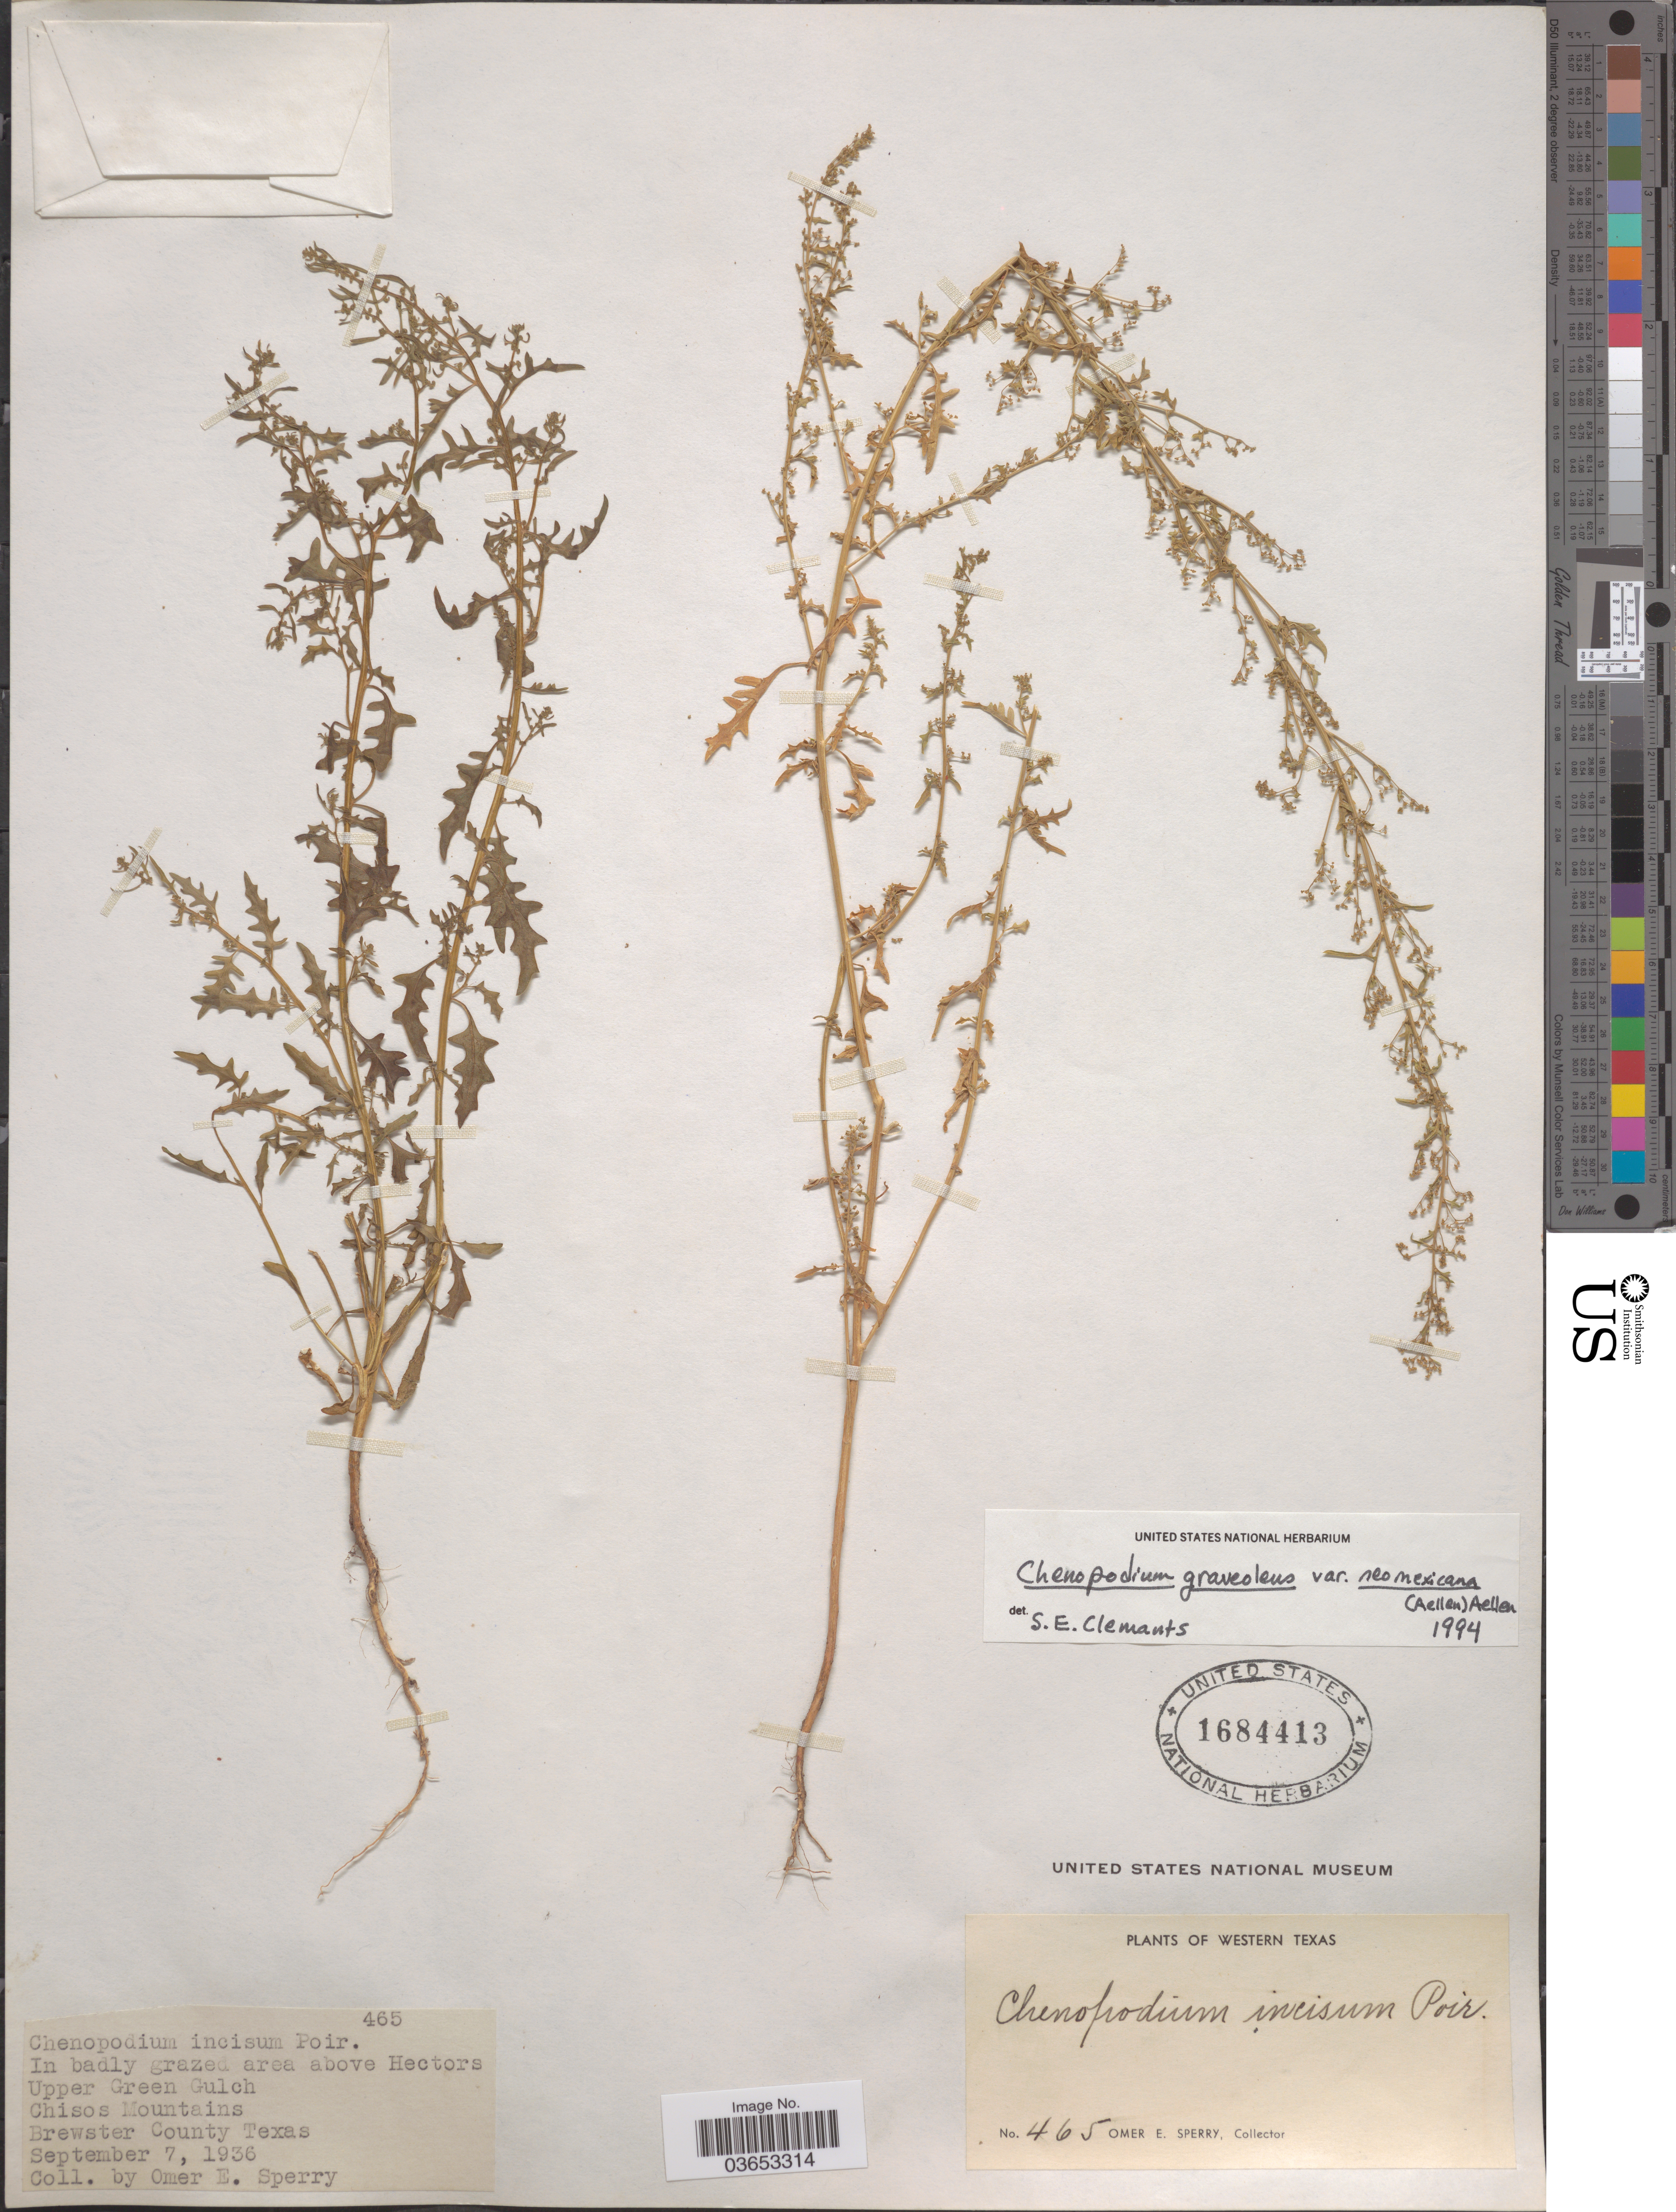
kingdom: Plantae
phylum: Tracheophyta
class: Magnoliopsida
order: Caryophyllales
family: Amaranthaceae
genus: Chenopodium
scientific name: Chenopodium graveolens var. neomexicanum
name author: (Aellen) Aellen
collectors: O. E. Sperry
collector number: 465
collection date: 1936-09-07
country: United States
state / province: Texas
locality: Western Texas. Area above Hectors Upper Green Gulch. Chisos Mountains. Brewster County.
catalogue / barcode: US 1684413